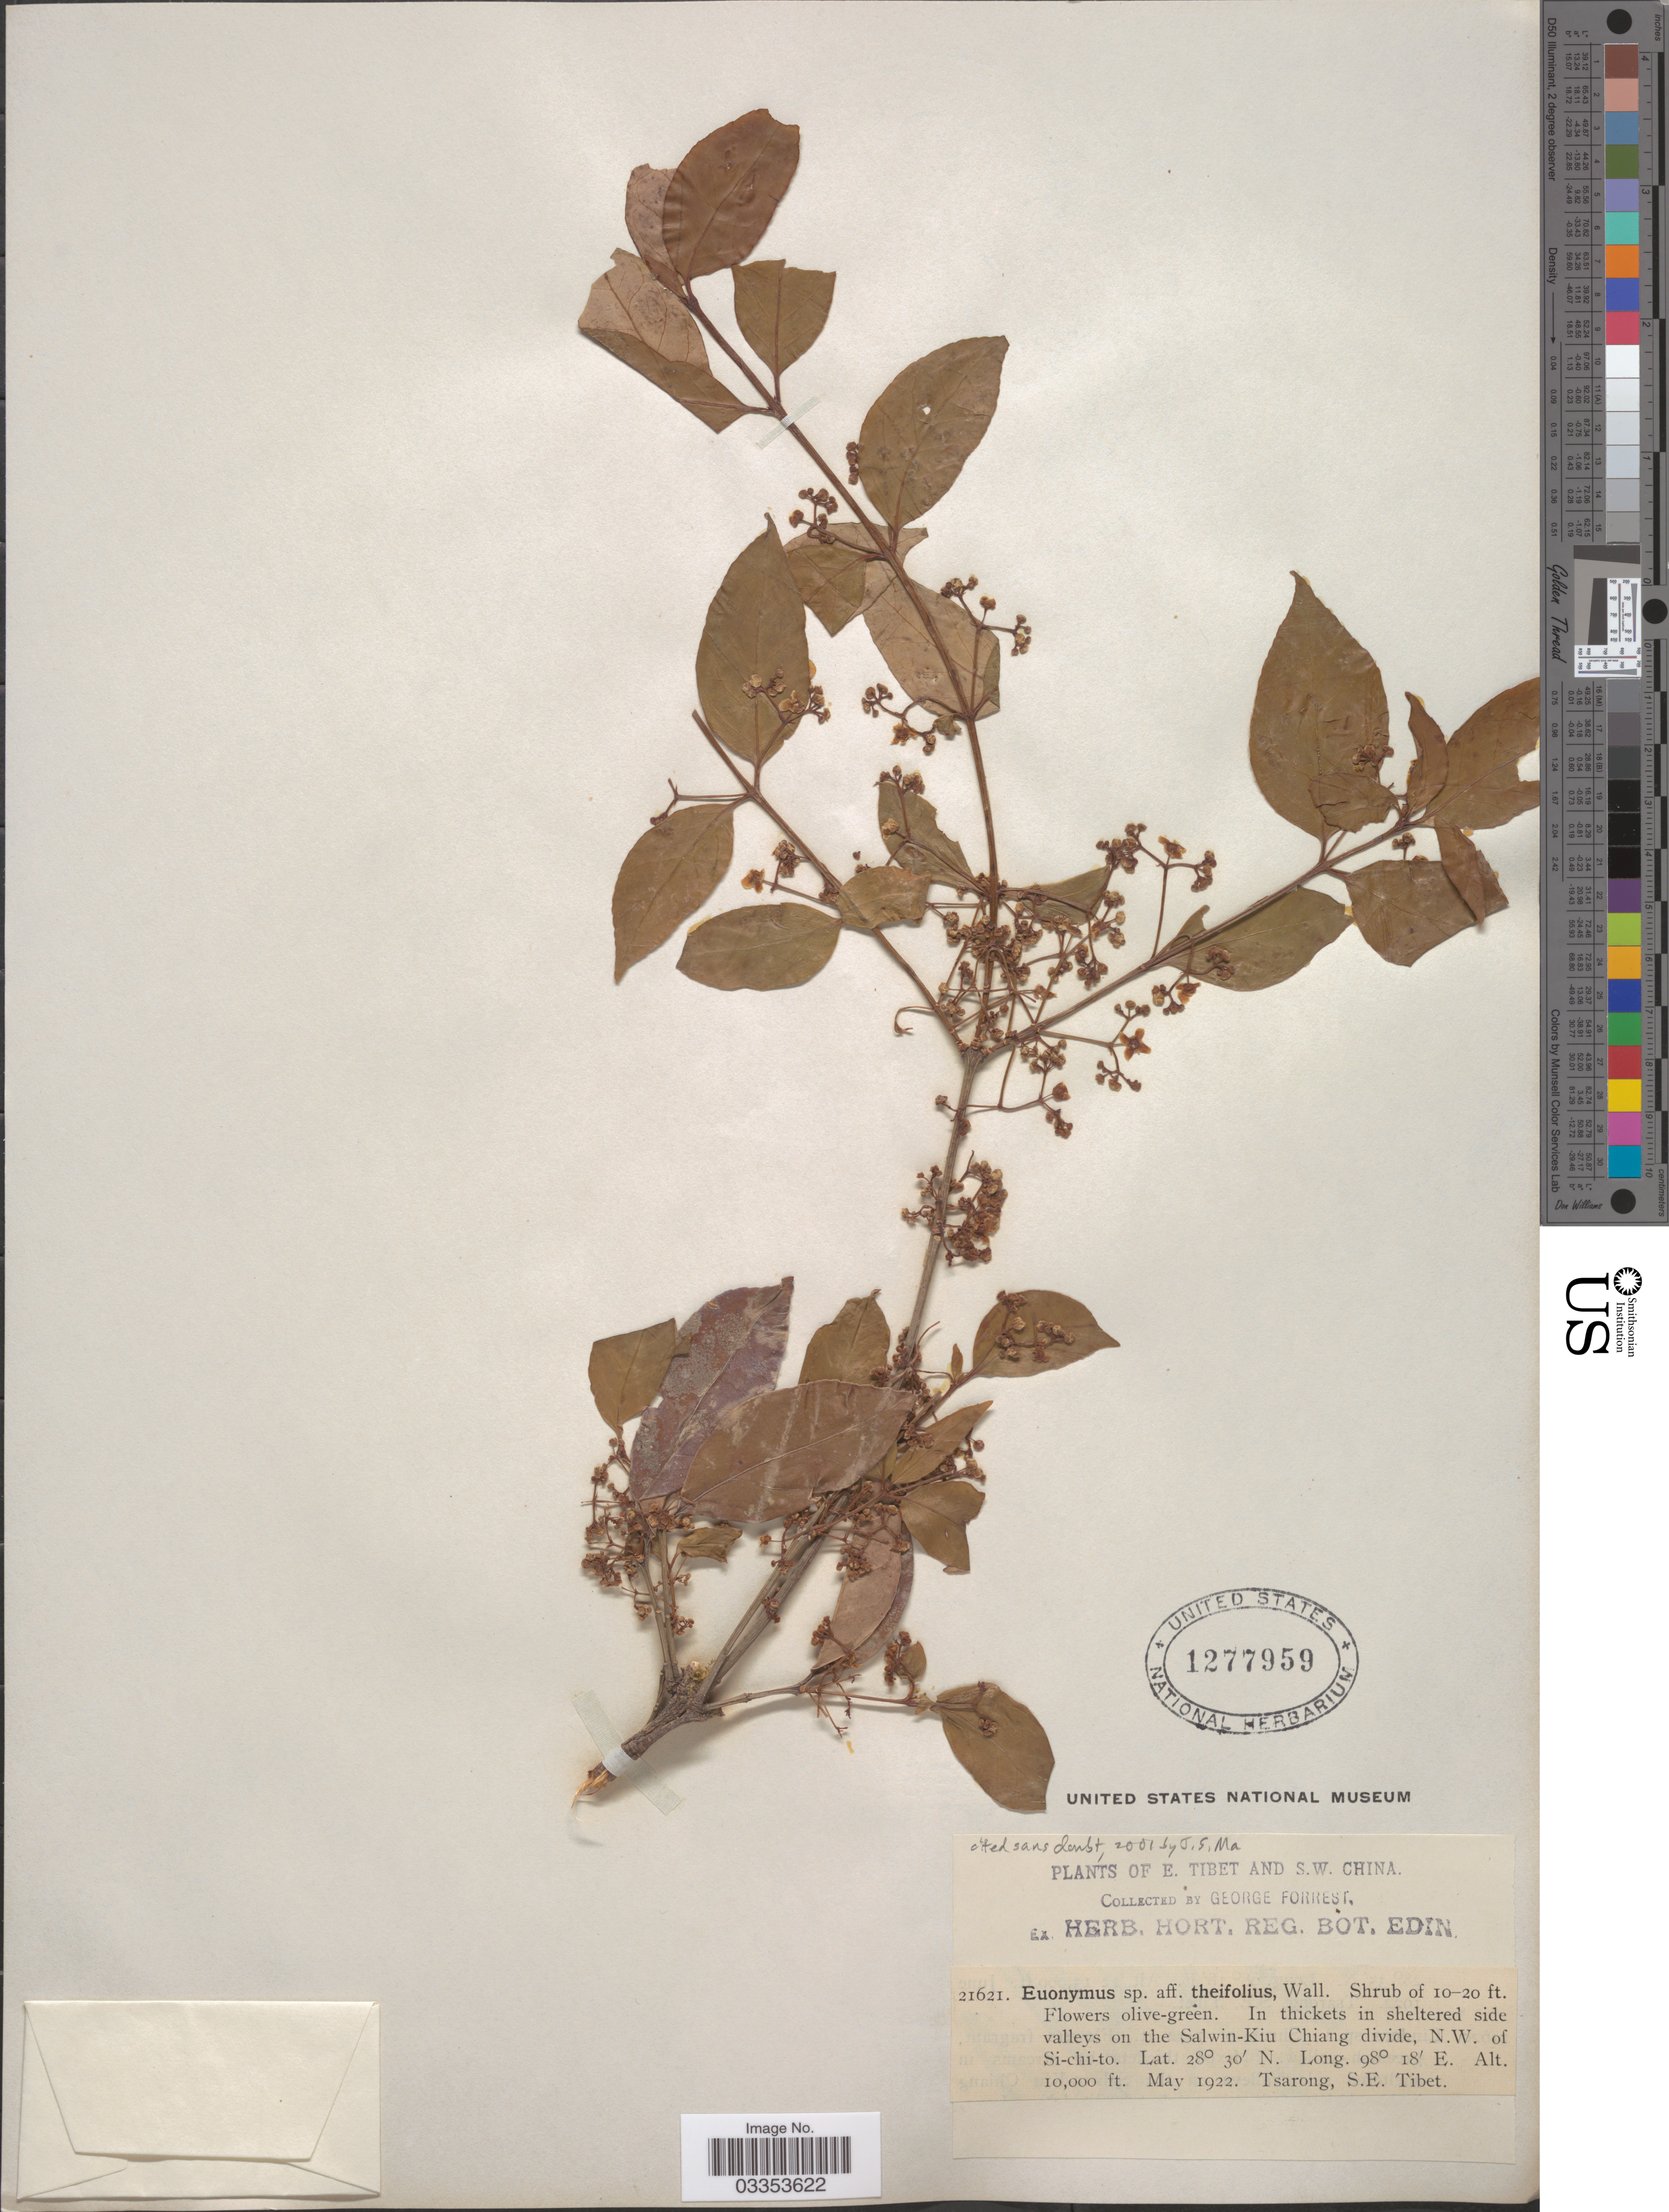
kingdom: Plantae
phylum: Tracheophyta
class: Magnoliopsida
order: Celastrales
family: Celastraceae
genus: Euonymus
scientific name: Euonymus theaefolius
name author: Wall.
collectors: G. Forrest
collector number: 21621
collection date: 1922-05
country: China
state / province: Xizang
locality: E. Tibet and S.W. China. In thickets in sheltered side valleys on the Salwin-Kiu Chiang divide, N.W. of Si-chi-to. Tsarong, S.E. Tibet.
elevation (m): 3048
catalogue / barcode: US 1277959